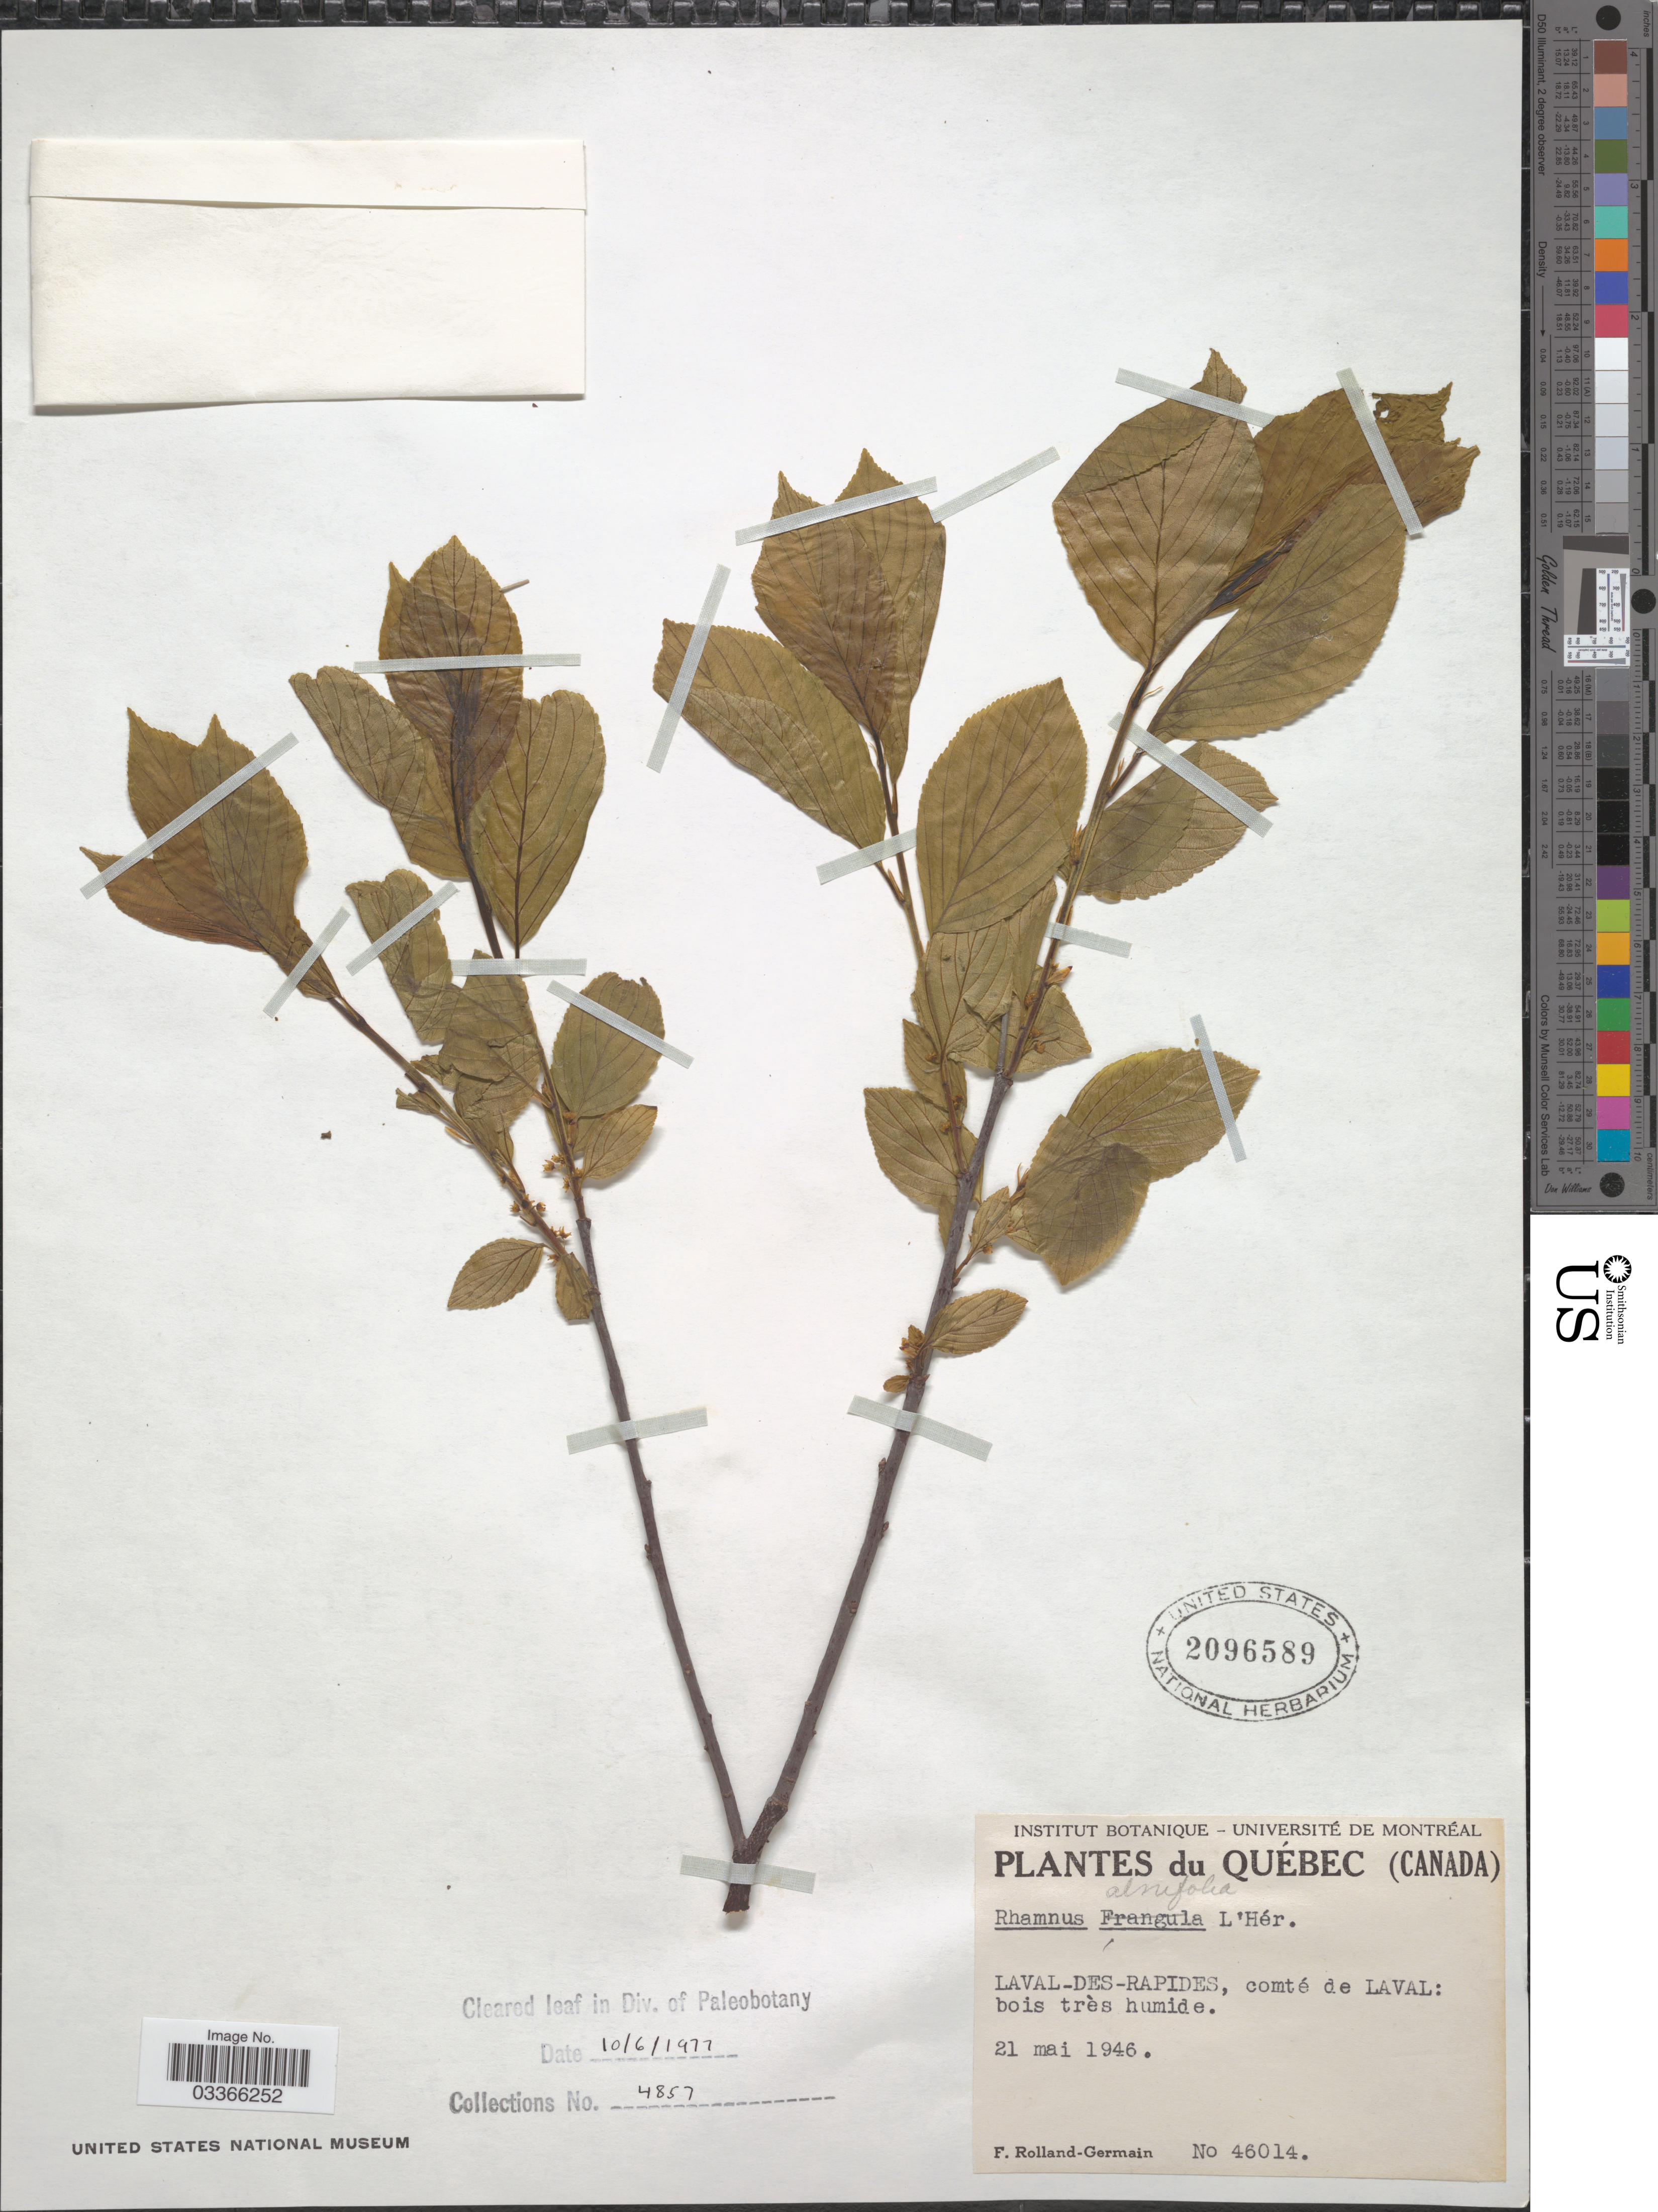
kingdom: Plantae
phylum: Tracheophyta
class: Magnoliopsida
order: Rosales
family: Rhamnaceae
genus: Rhamnus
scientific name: Rhamnus alnifolia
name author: L'Hér.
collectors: Rolland-Germain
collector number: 46014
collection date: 1946-05-21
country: Canada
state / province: Quebec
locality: Laval-Des-Rapides, comté de Laval: bois très humide.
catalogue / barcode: US 2096589